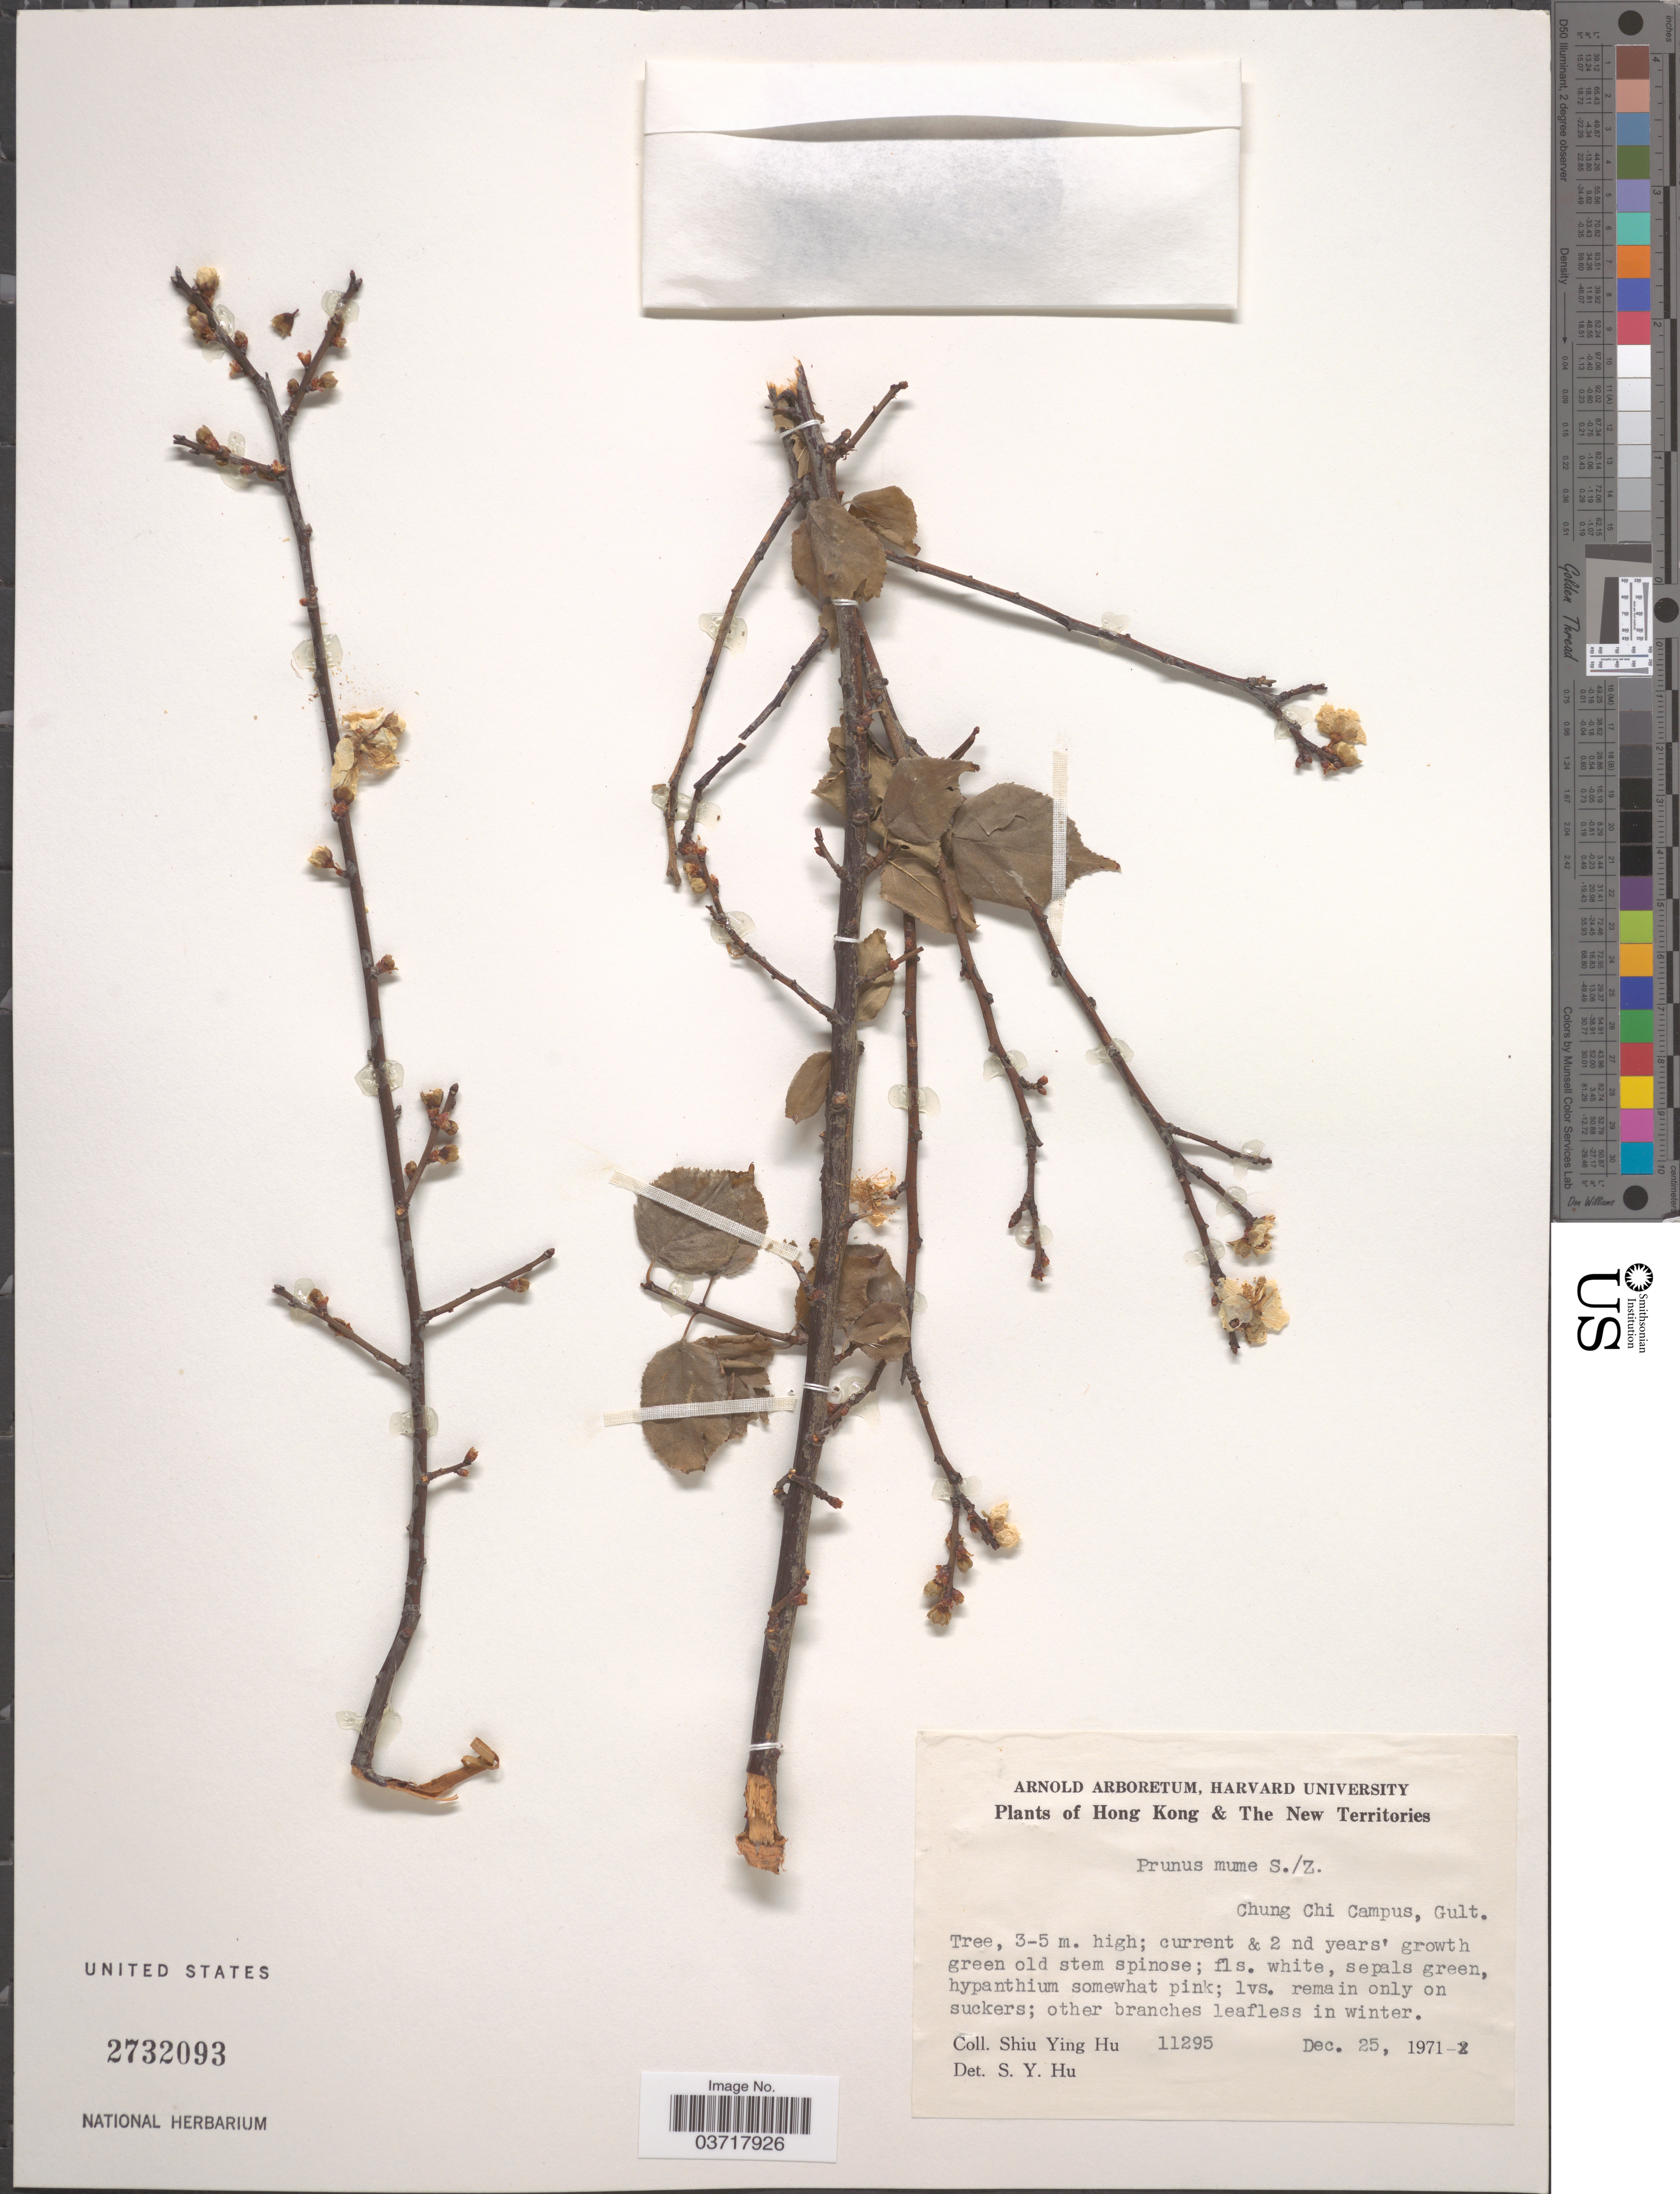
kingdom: Plantae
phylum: Tracheophyta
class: Magnoliopsida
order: Rosales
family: Rosaceae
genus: Prunus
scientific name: Prunus mume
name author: (Siebold) Siebold & Zucc.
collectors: S. Y. Hu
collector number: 11295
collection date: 1972-12-25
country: China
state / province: Hong Kong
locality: The New Territories. Chung Chi Campus, Gult.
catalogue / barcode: US 2732093